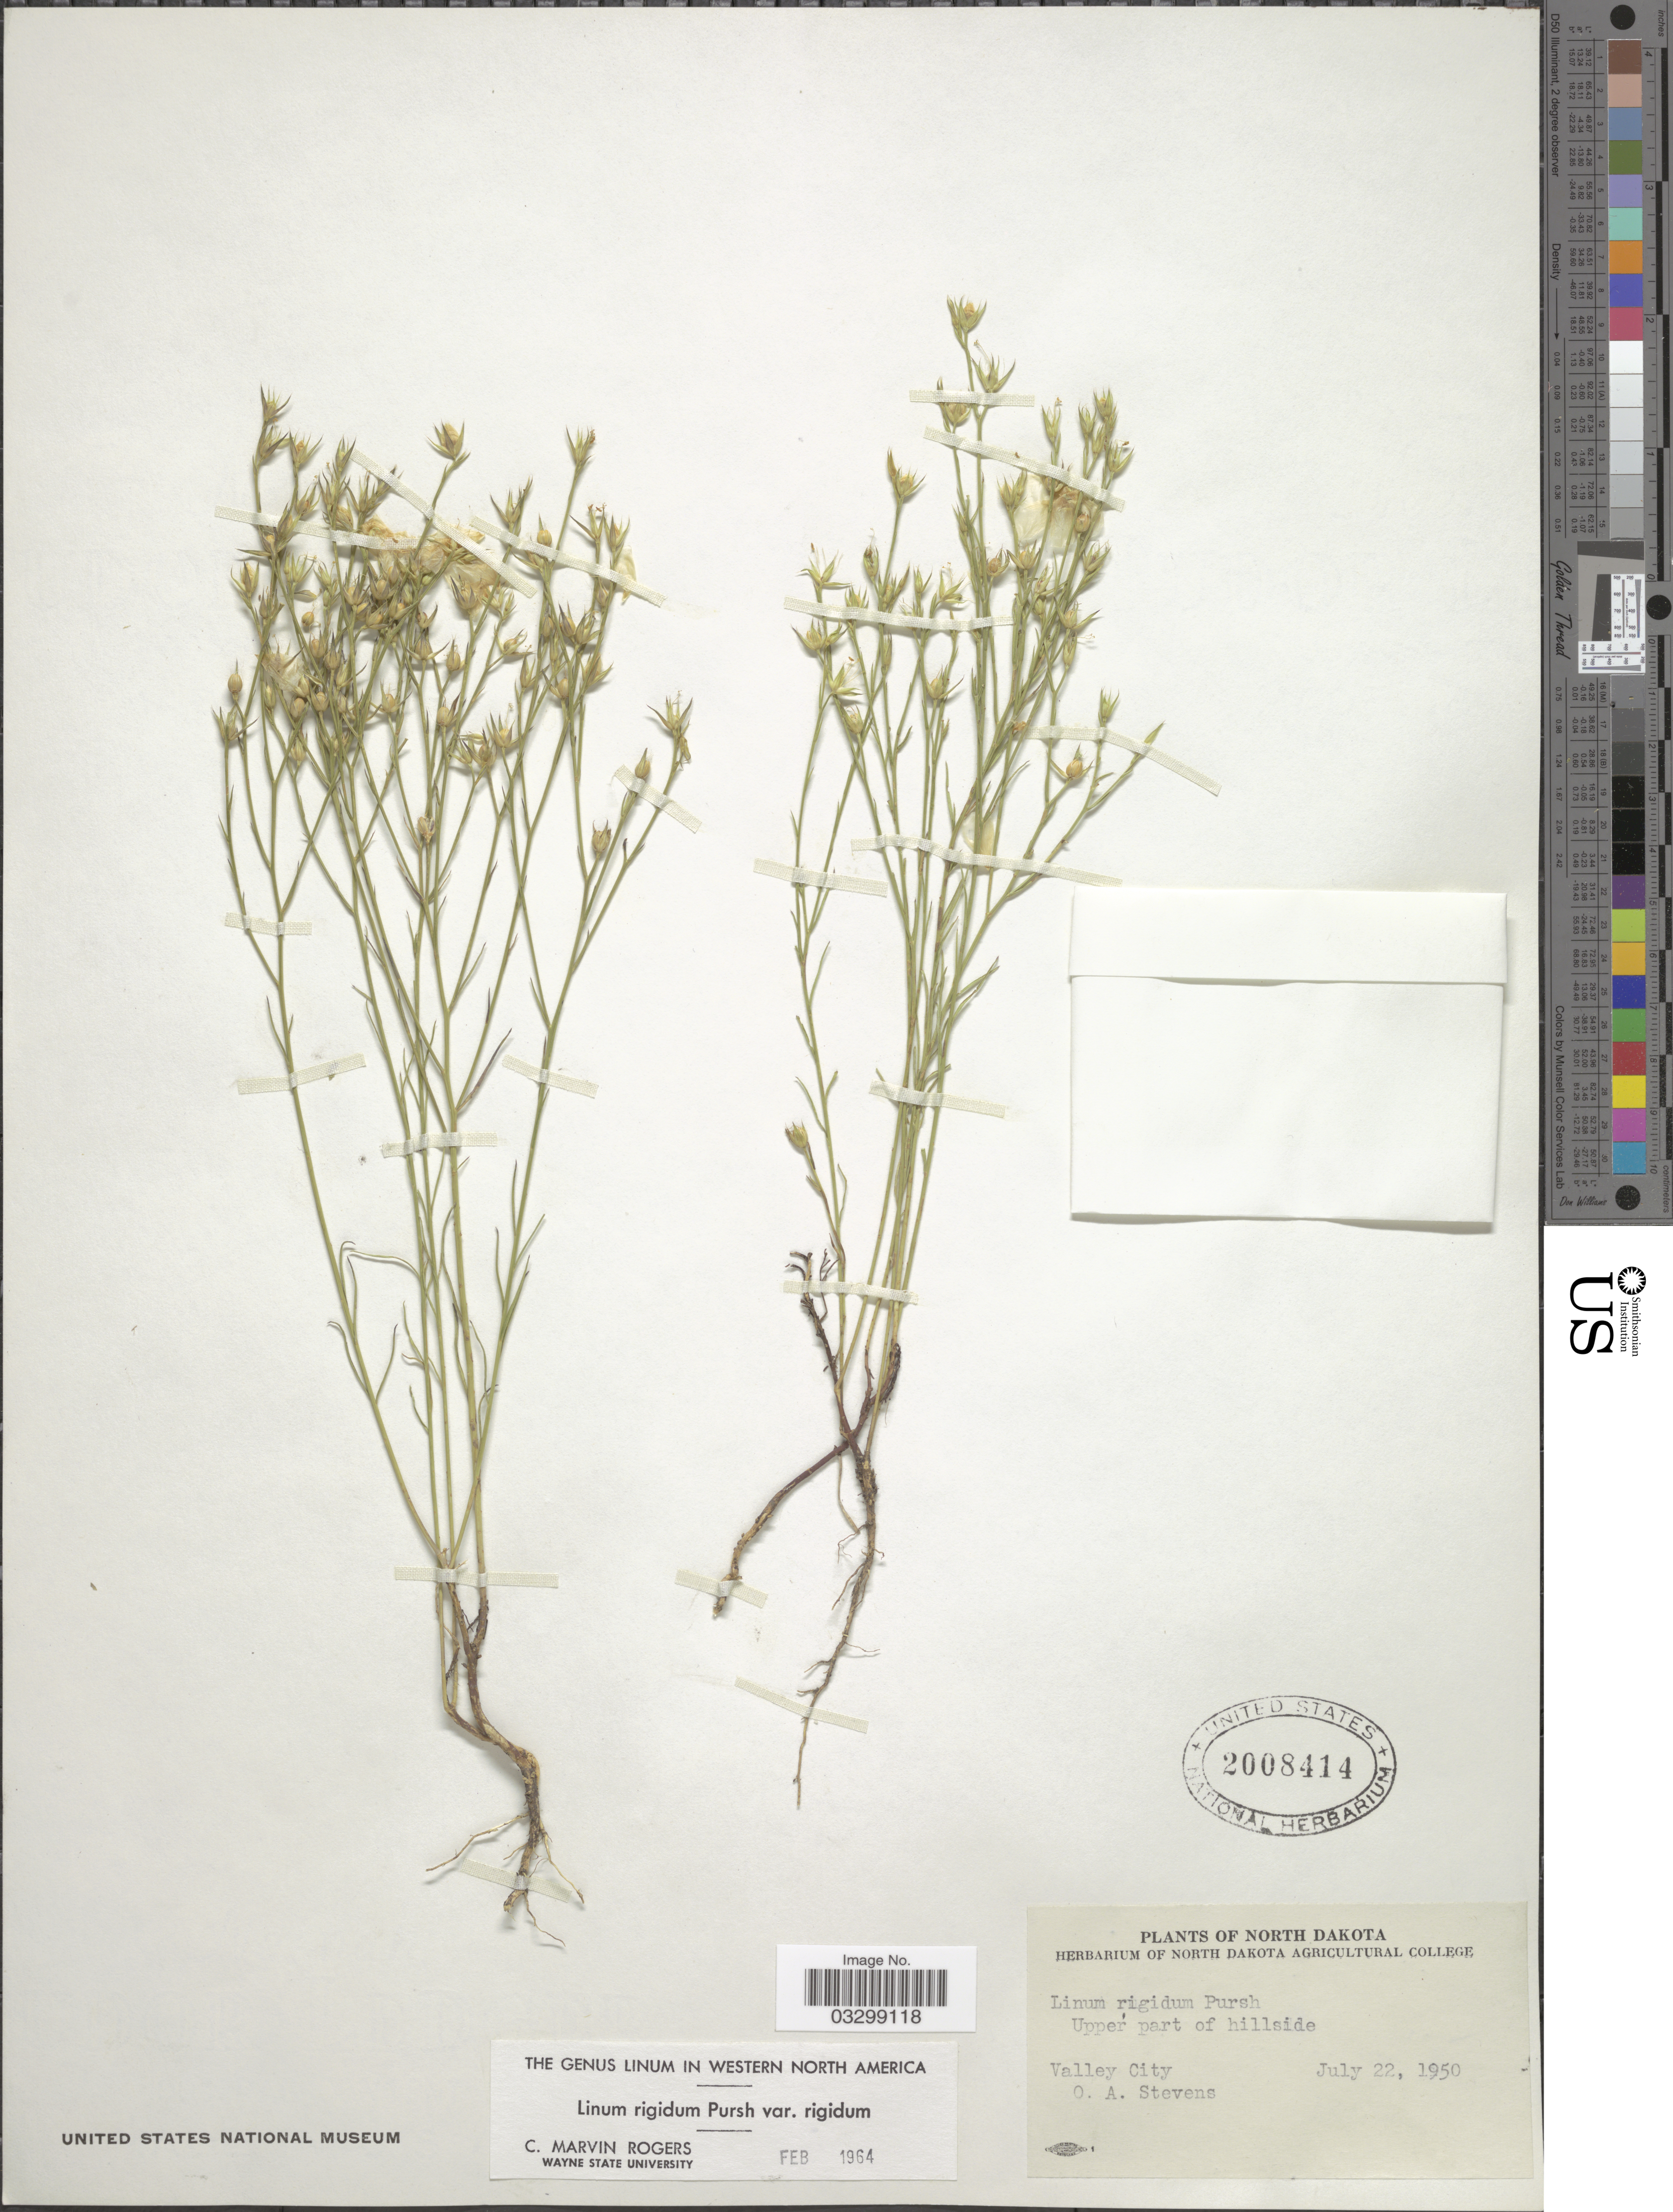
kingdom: Plantae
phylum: Tracheophyta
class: Magnoliopsida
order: Malpighiales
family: Linaceae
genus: Linum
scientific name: Linum rigidum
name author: Pursh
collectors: O. A. Stevens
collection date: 1950-07-22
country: United States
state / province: North Dakota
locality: Upper part of hillside. Valley City.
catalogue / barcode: US 2008414